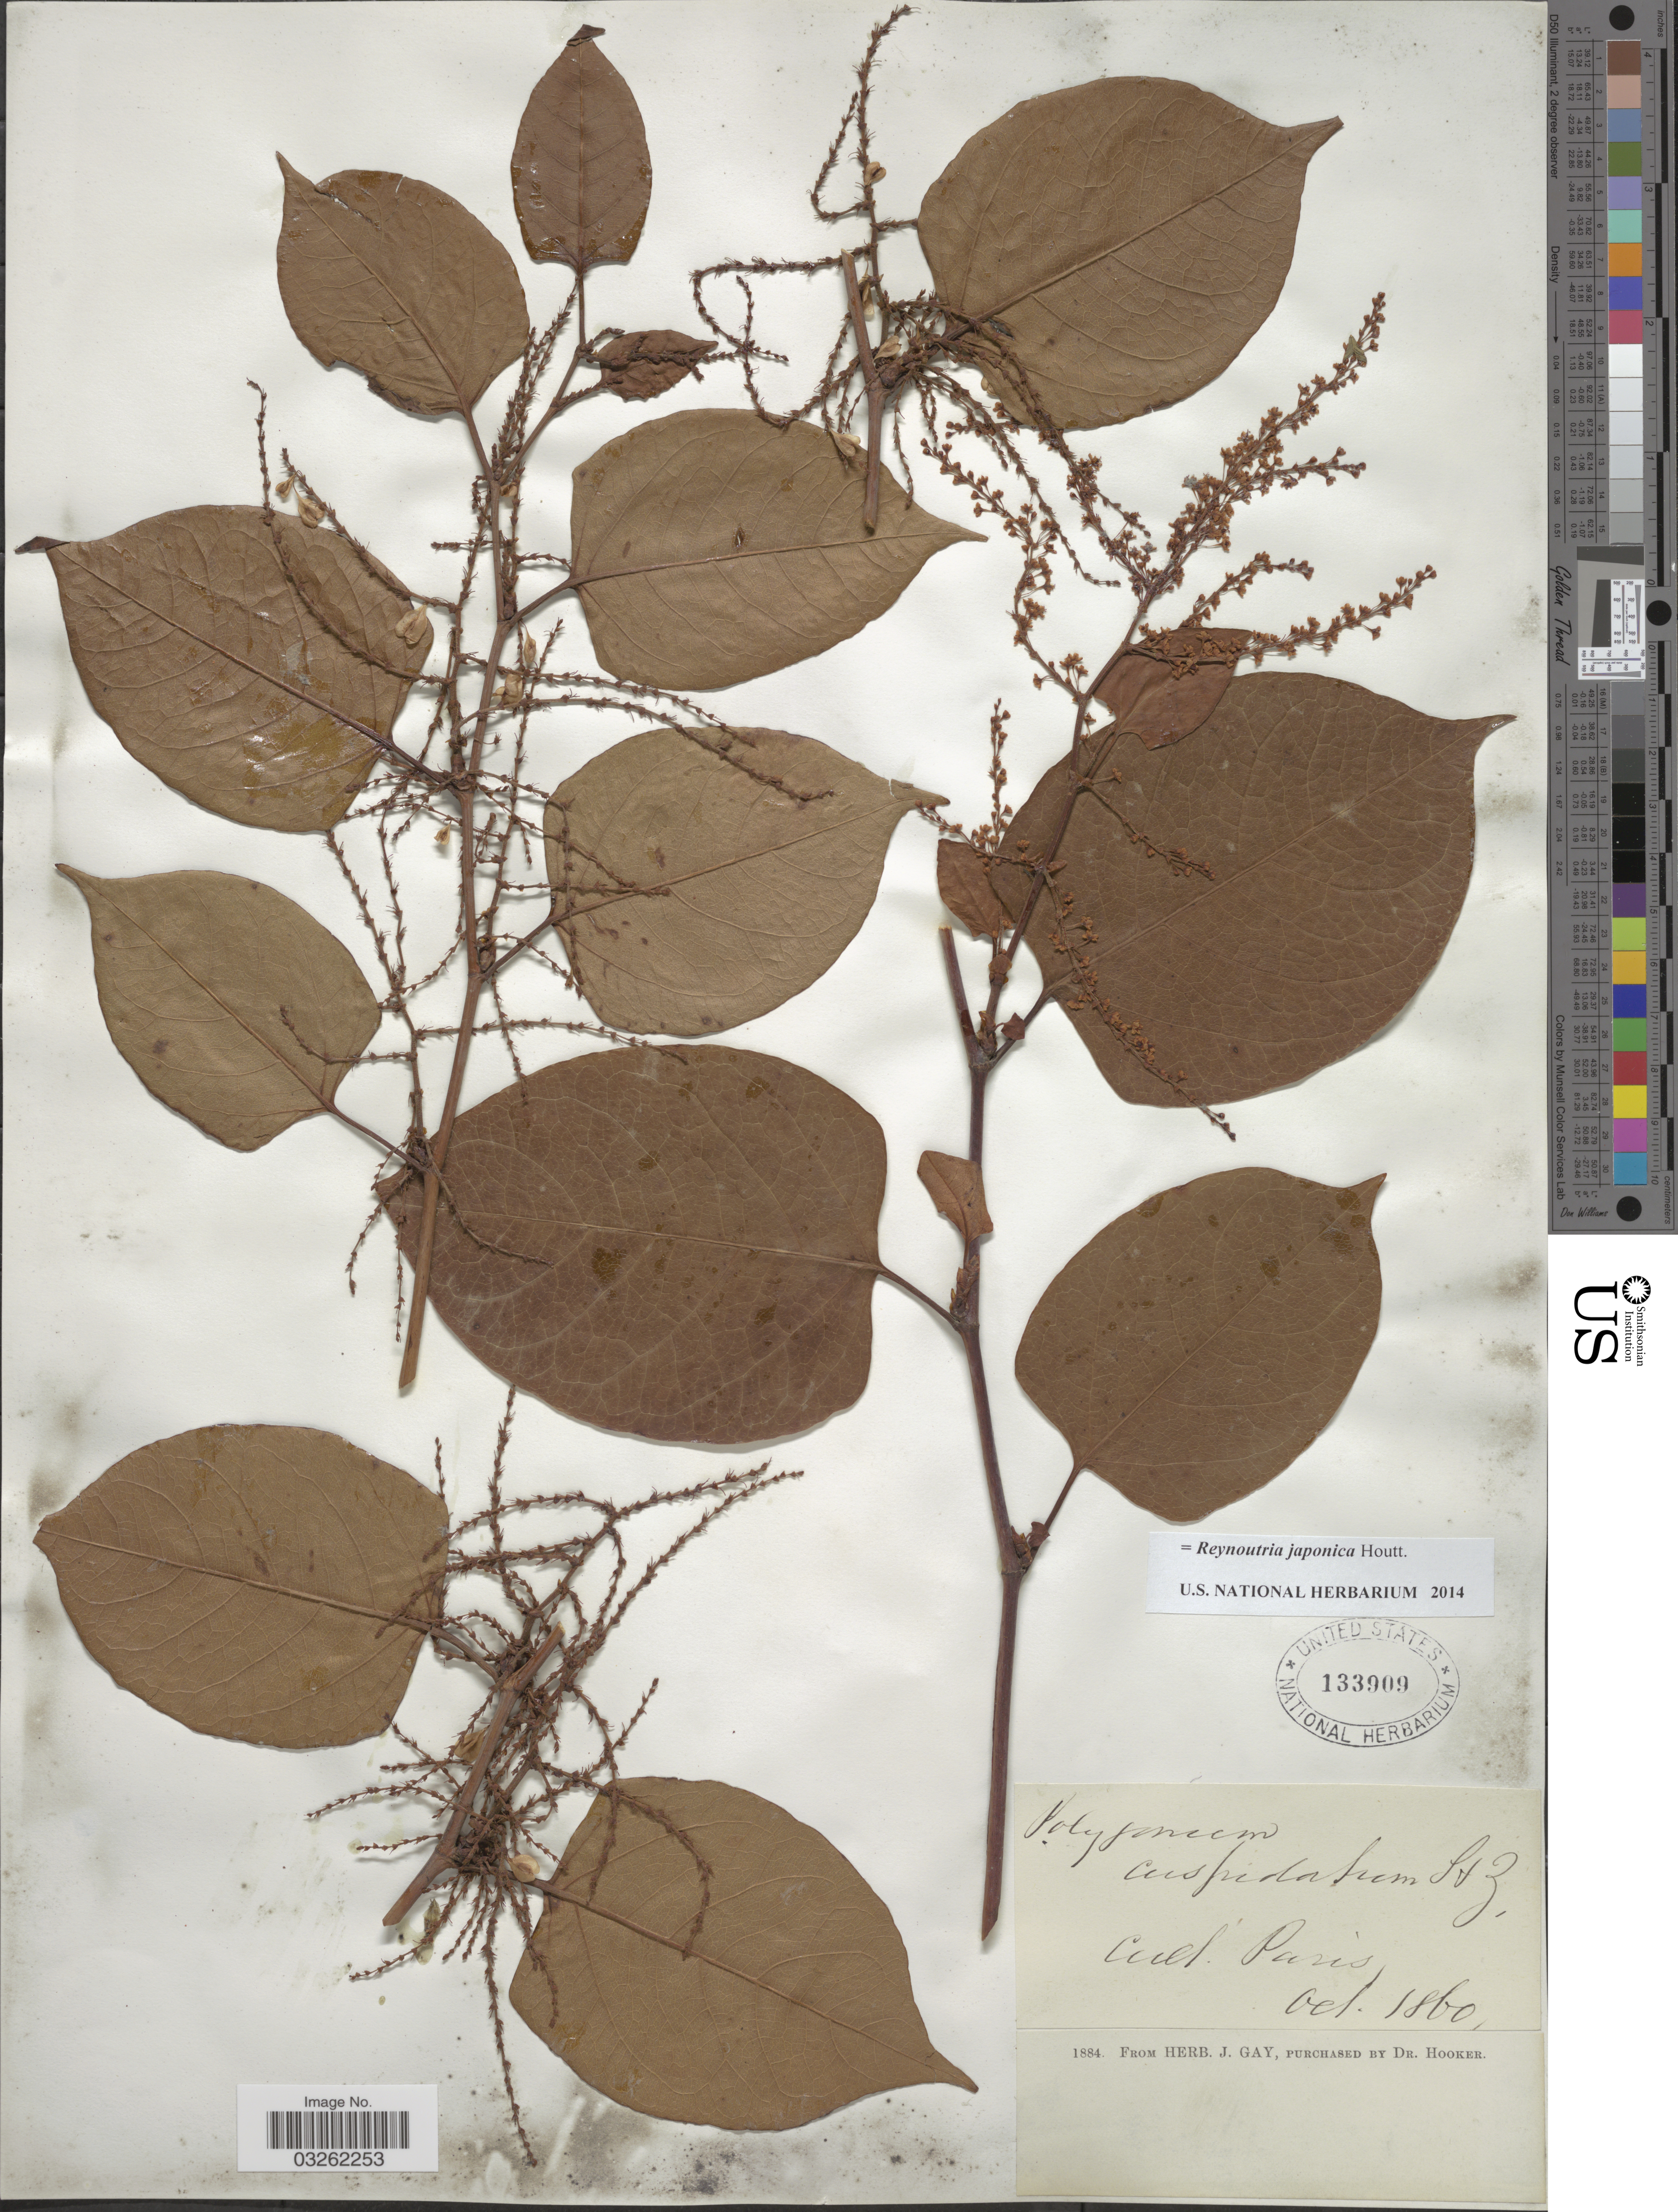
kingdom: Plantae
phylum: Tracheophyta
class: Magnoliopsida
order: Caryophyllales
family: Polygonaceae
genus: Reynoutria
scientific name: Reynoutria japonica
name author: Houtt.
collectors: ex herb. J. Gay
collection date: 1860-10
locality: Cult. Paris.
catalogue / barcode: US 133909